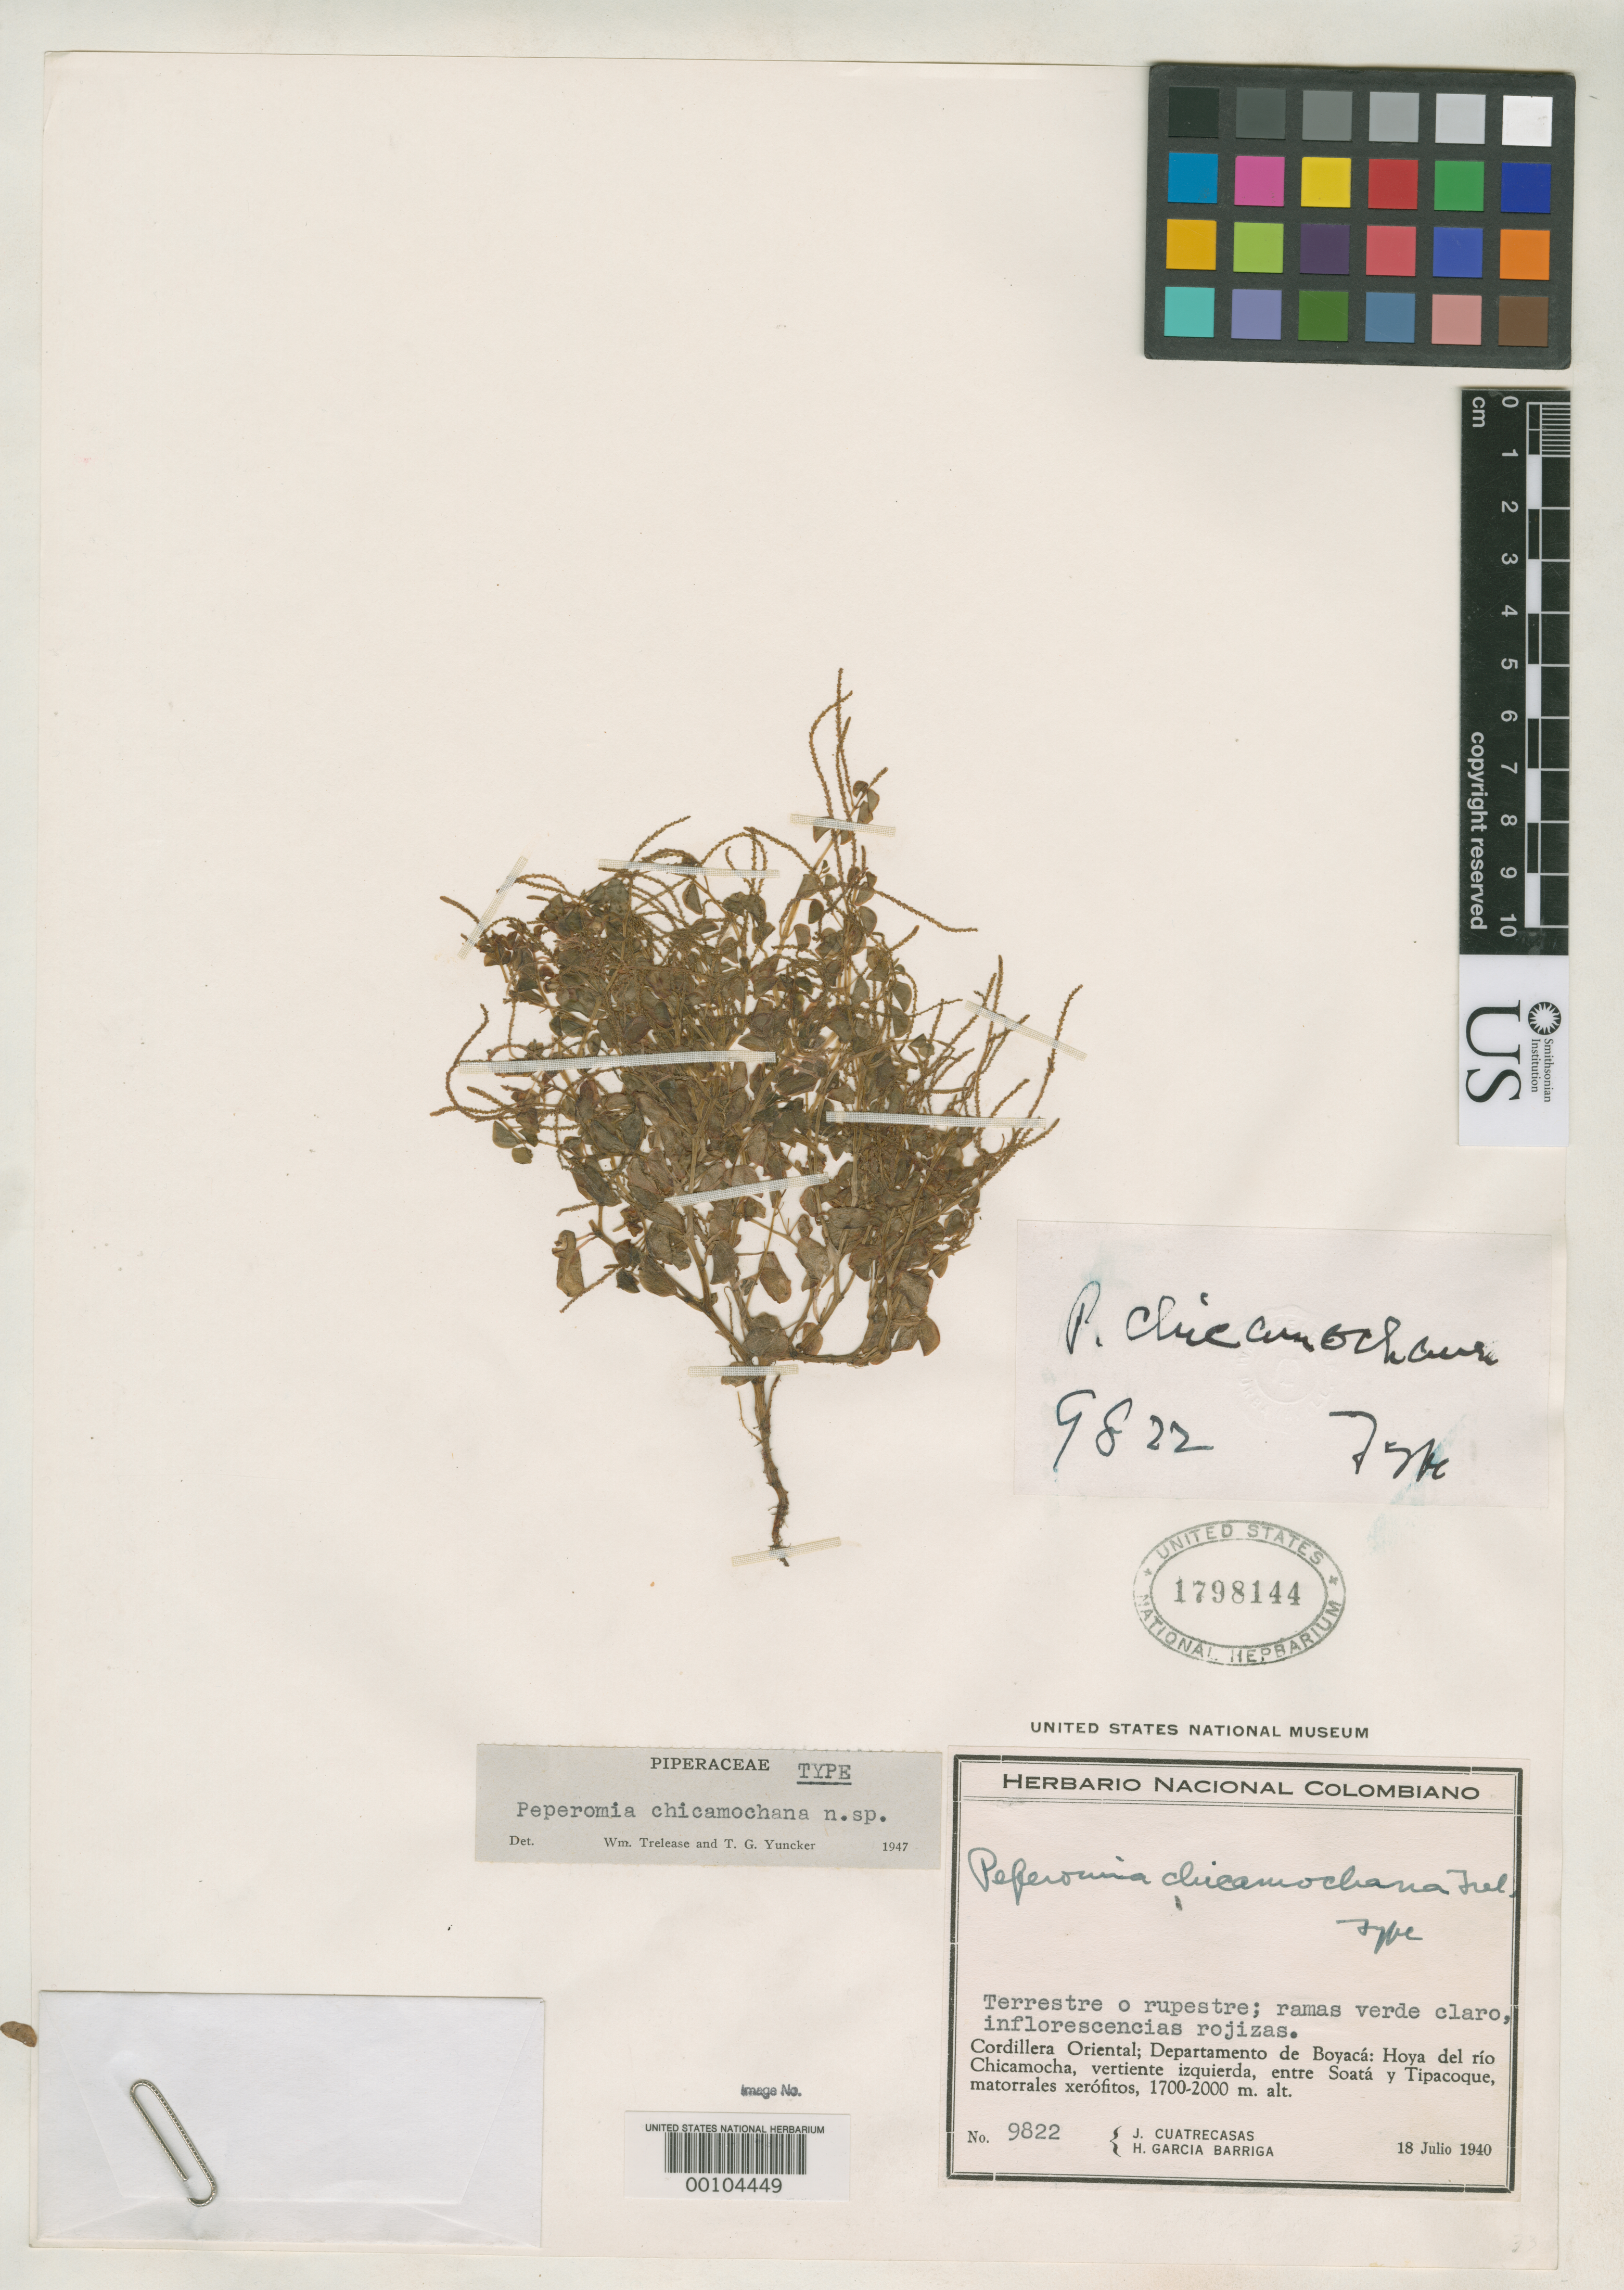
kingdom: Plantae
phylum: Tracheophyta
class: Magnoliopsida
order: Piperales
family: Piperaceae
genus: Peperomia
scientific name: Peperomia chicamochana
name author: Trel. & Yunck.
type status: Holotype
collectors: J. Cuatrecasas & H. García Barriga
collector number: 9822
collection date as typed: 18 Jul 1940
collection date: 1940-07-18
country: Colombia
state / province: Boyacá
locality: Rio Chicamocha Valley, between Soata and Tipacoque.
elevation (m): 1700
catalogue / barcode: US 1798144